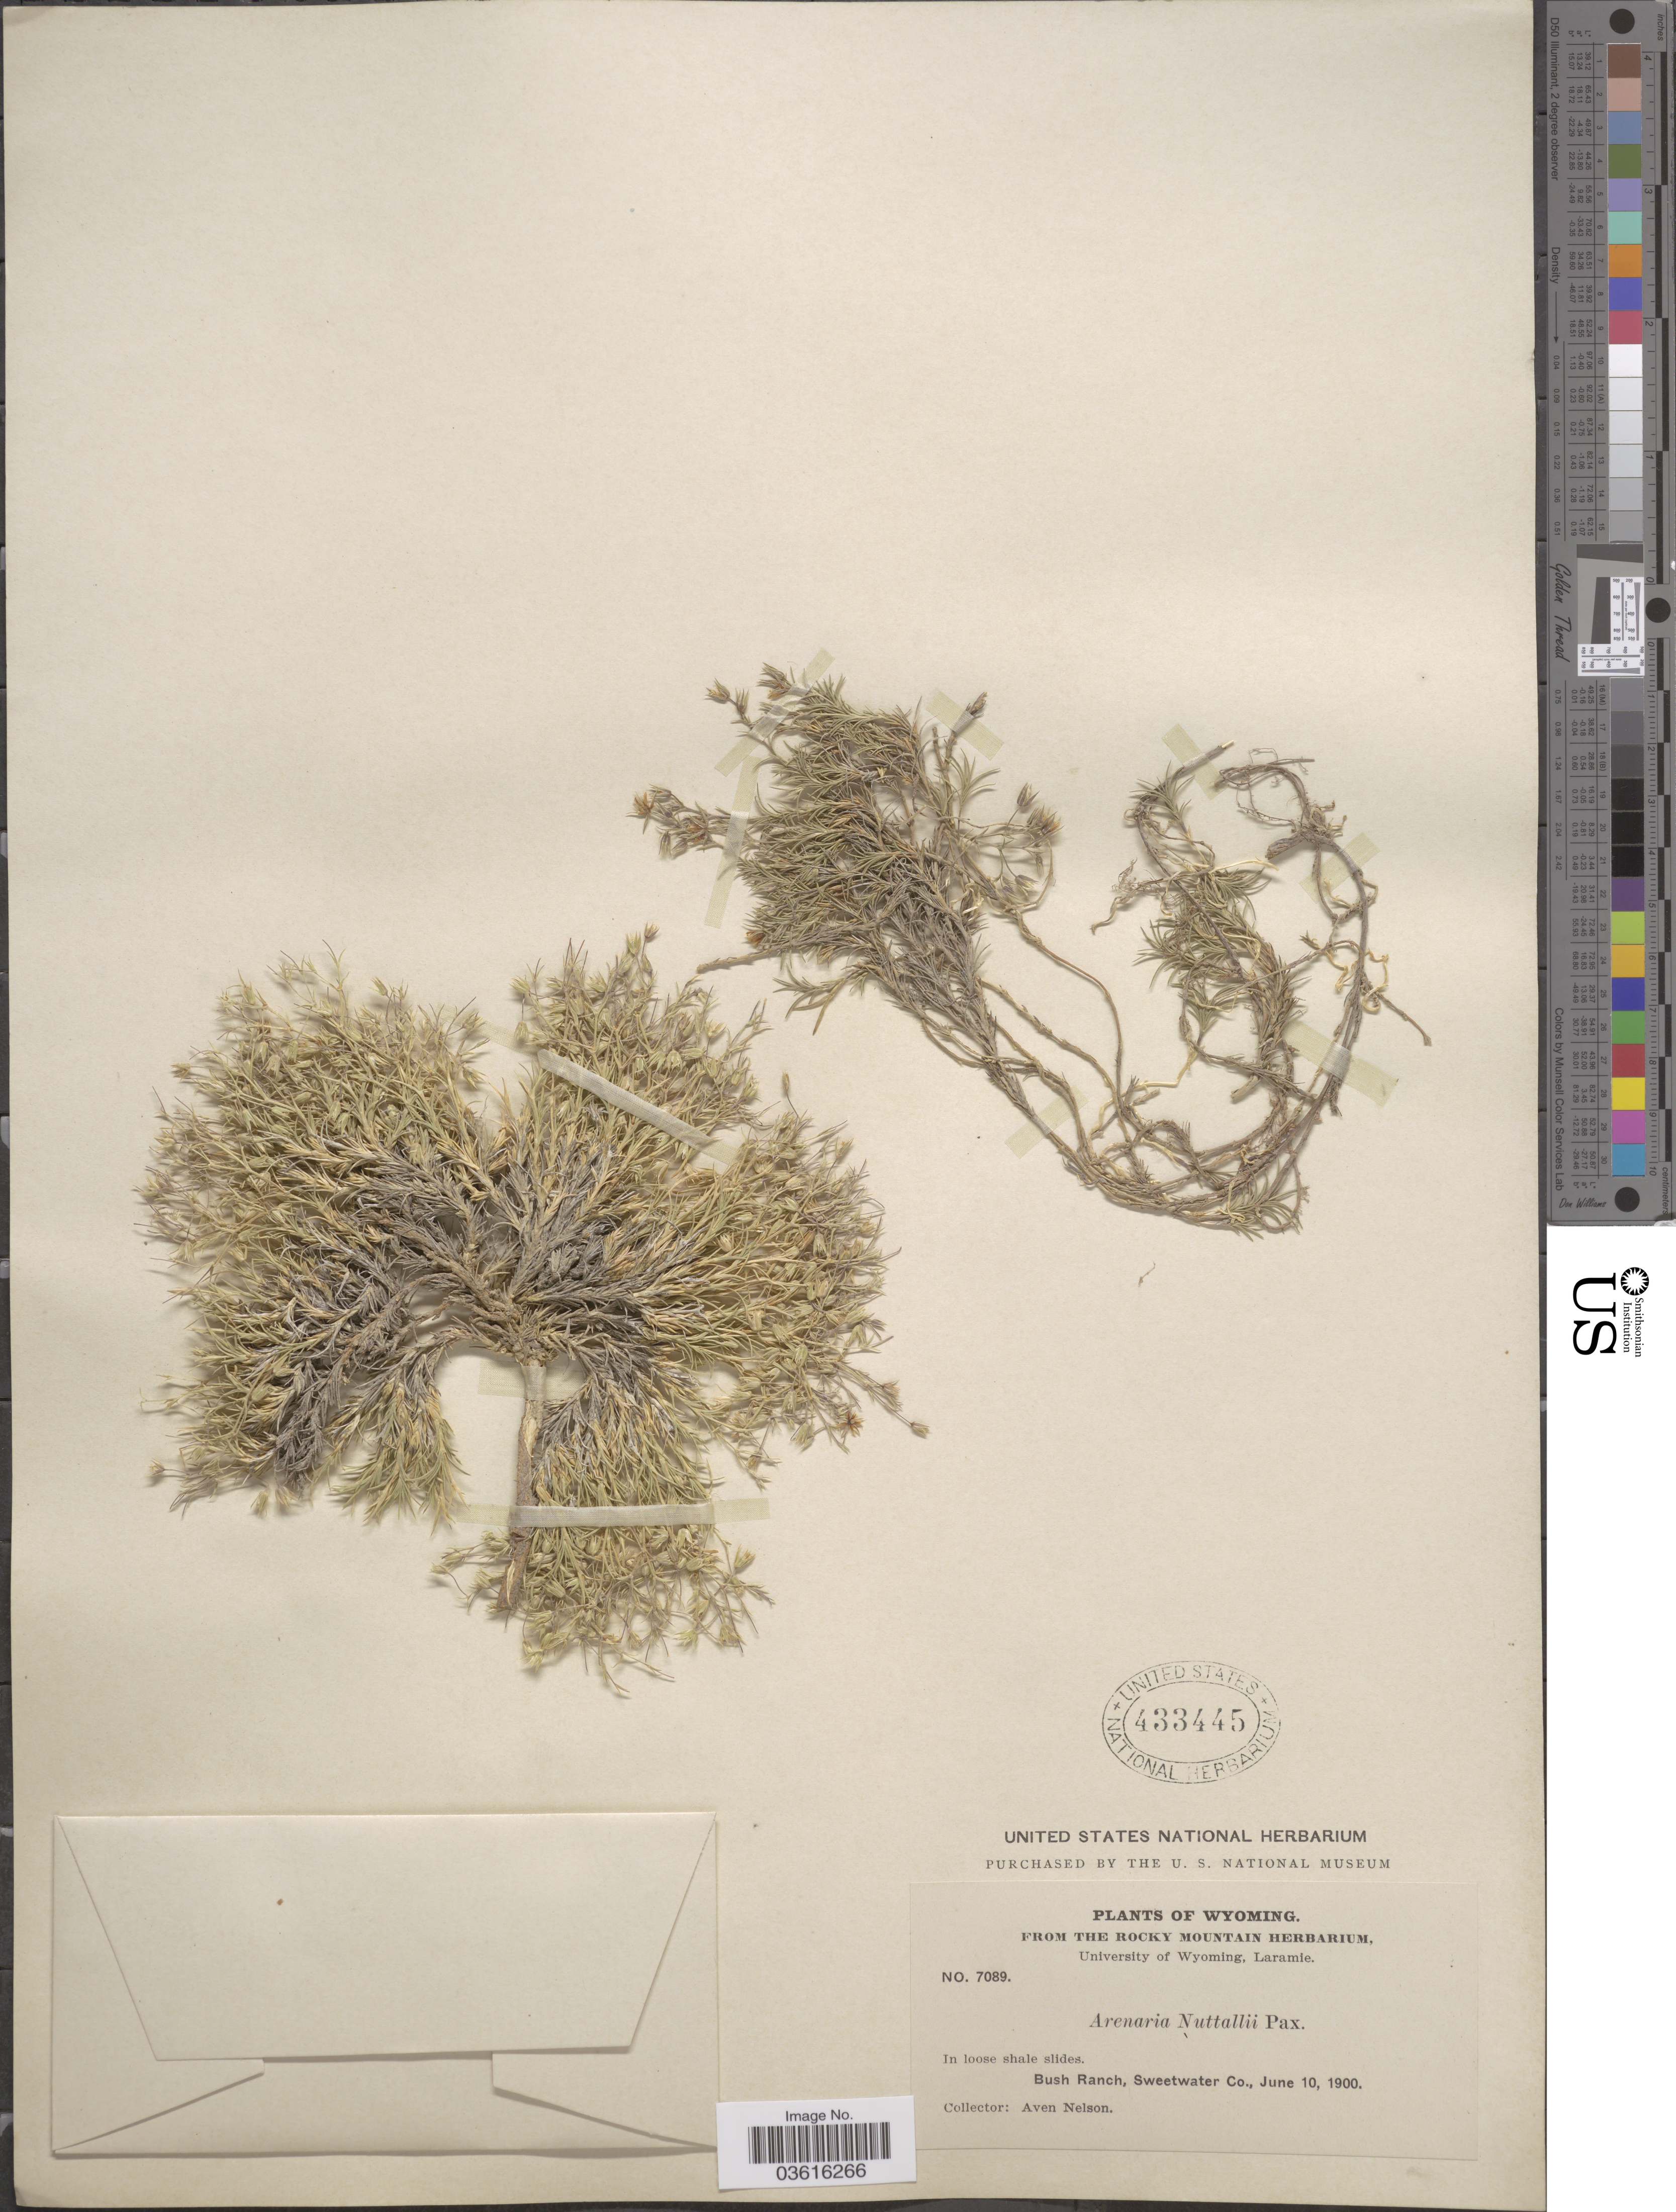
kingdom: Plantae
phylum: Tracheophyta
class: Magnoliopsida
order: Caryophyllales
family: Caryophyllaceae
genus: Minuartia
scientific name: Minuartia nuttallii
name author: (Pax) Briq.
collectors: A. Nelson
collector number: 7089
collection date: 1900-06-10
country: United States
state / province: Wyoming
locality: Bush Ranch, Sweetwater Co.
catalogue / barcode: US 433445